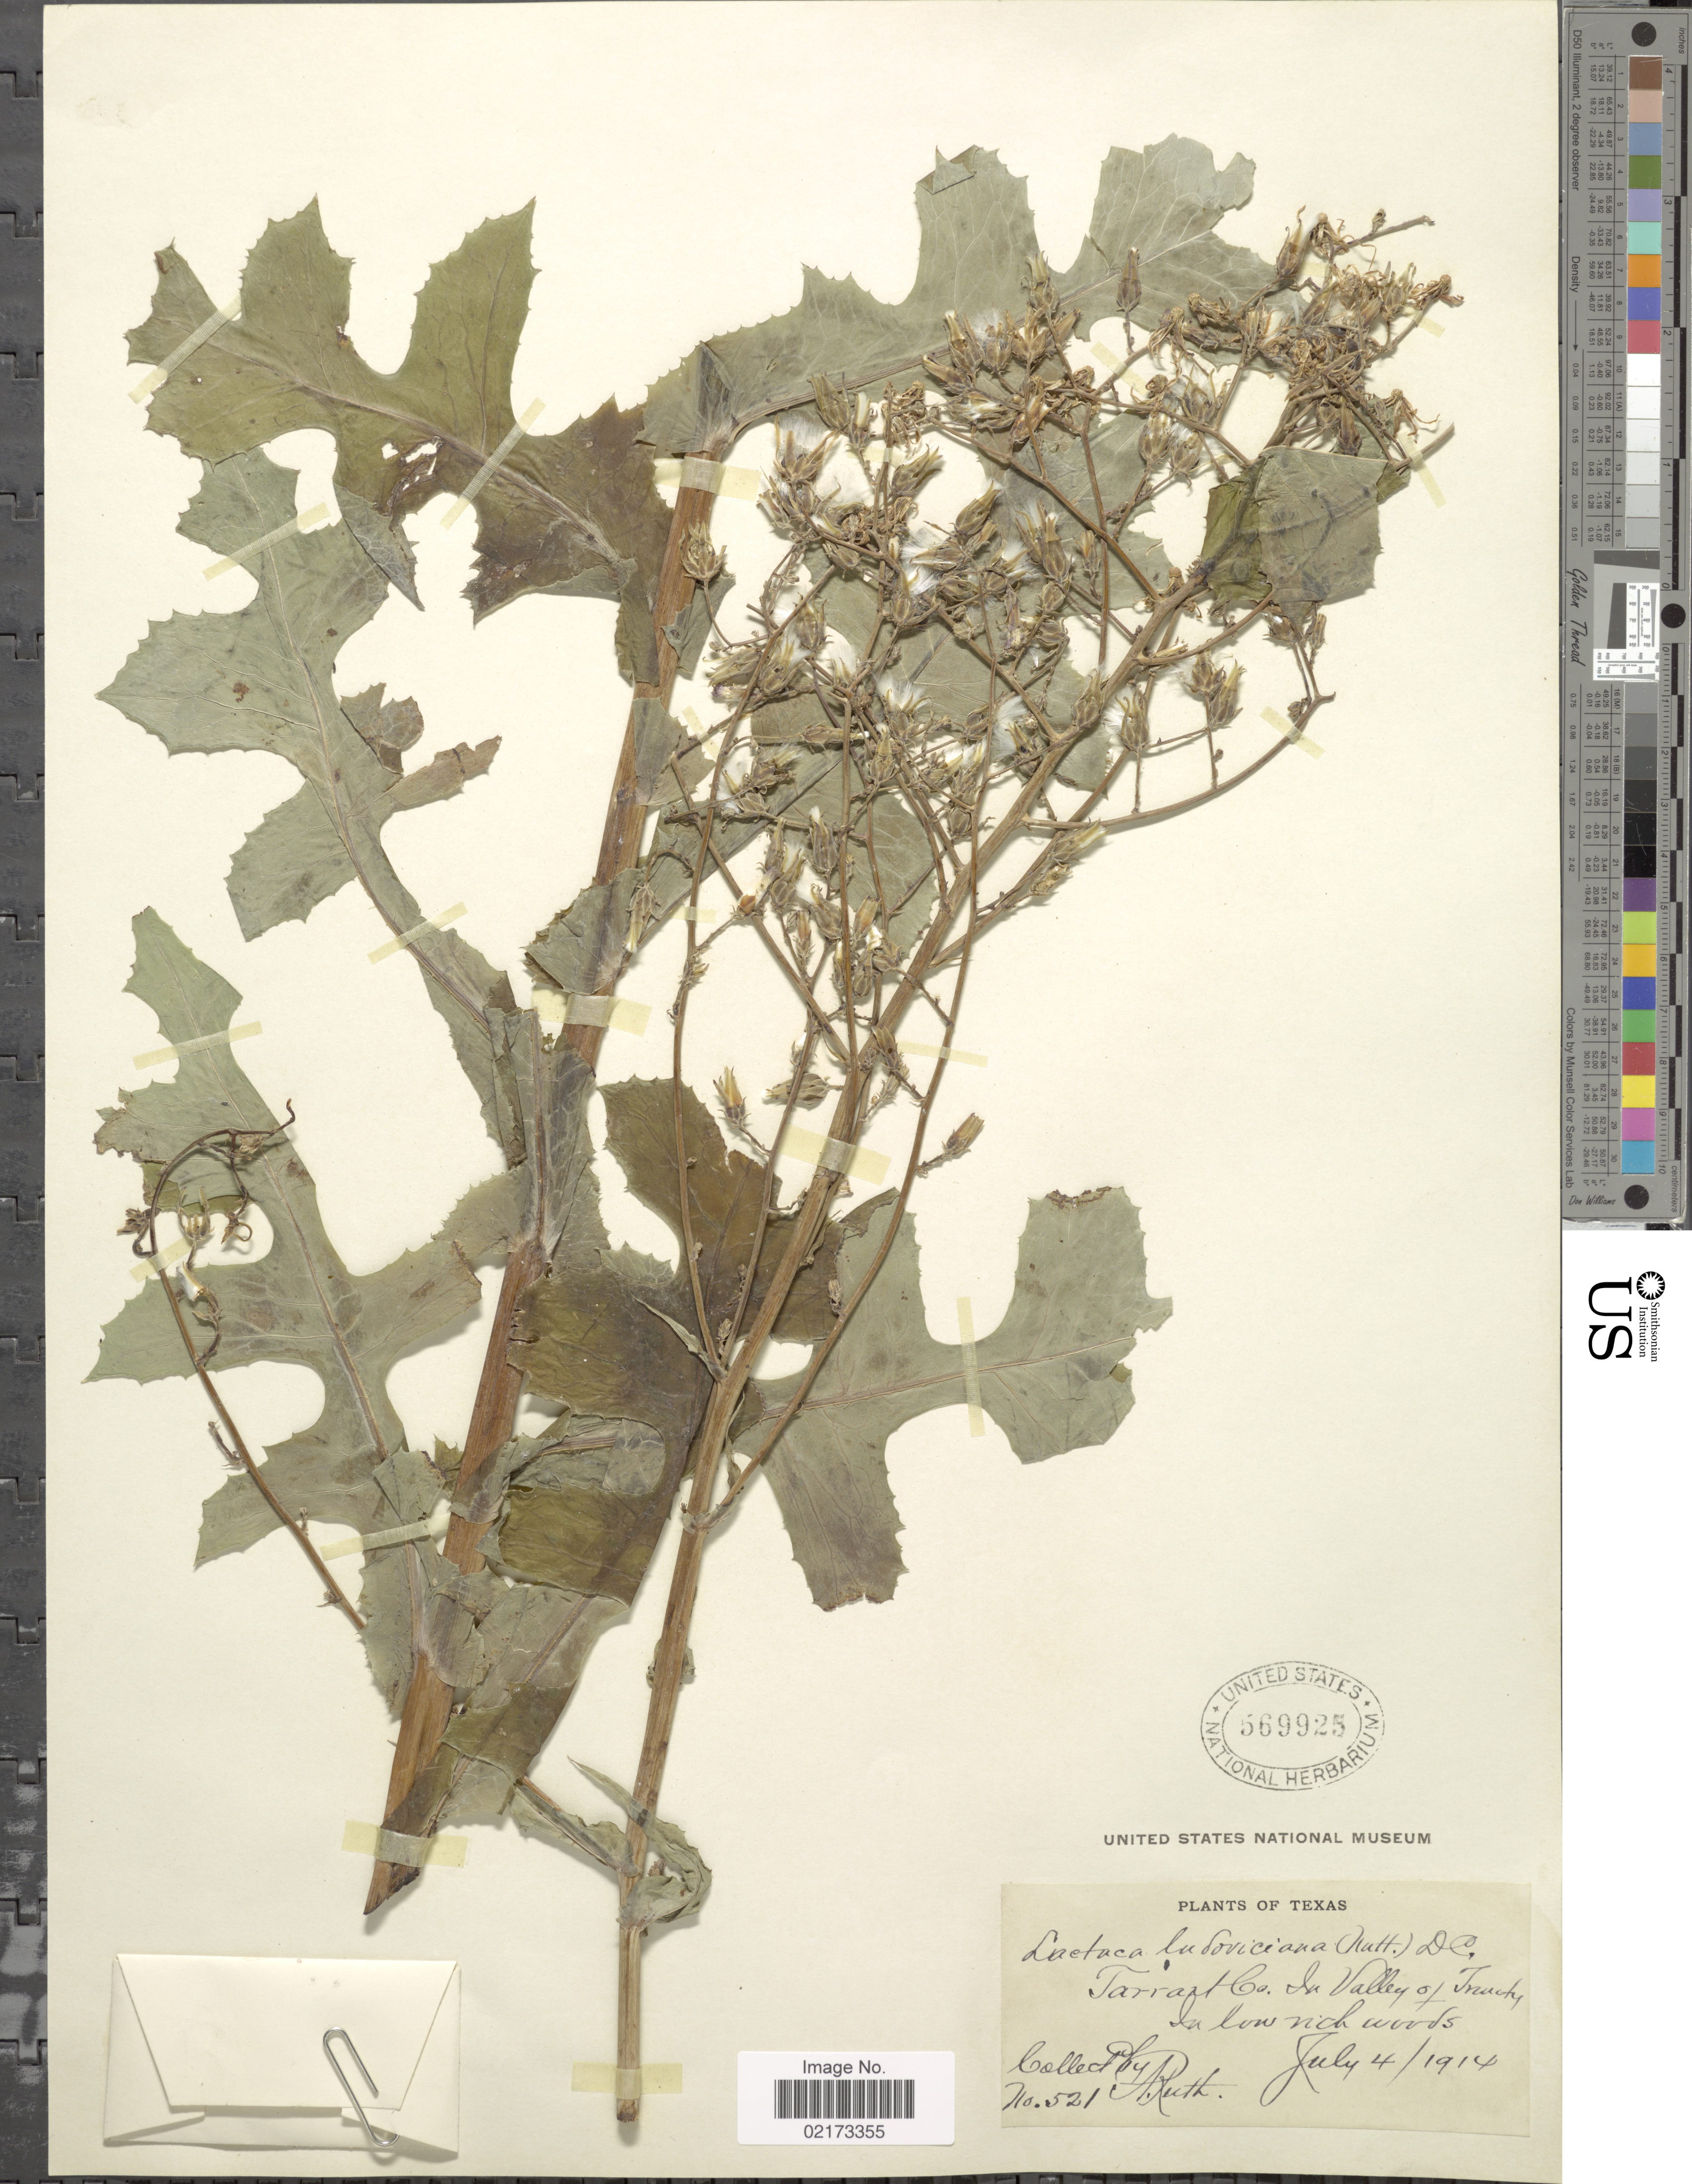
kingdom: Plantae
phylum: Tracheophyta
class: Magnoliopsida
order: Asterales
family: Asteraceae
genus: Lactuca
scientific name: Lactuca ludoviciana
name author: (Nutt.) Riddell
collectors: A. Ruth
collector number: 521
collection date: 1914-07-04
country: United States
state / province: Texas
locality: Tarrant Co., in Valley of Trucky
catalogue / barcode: US 569925